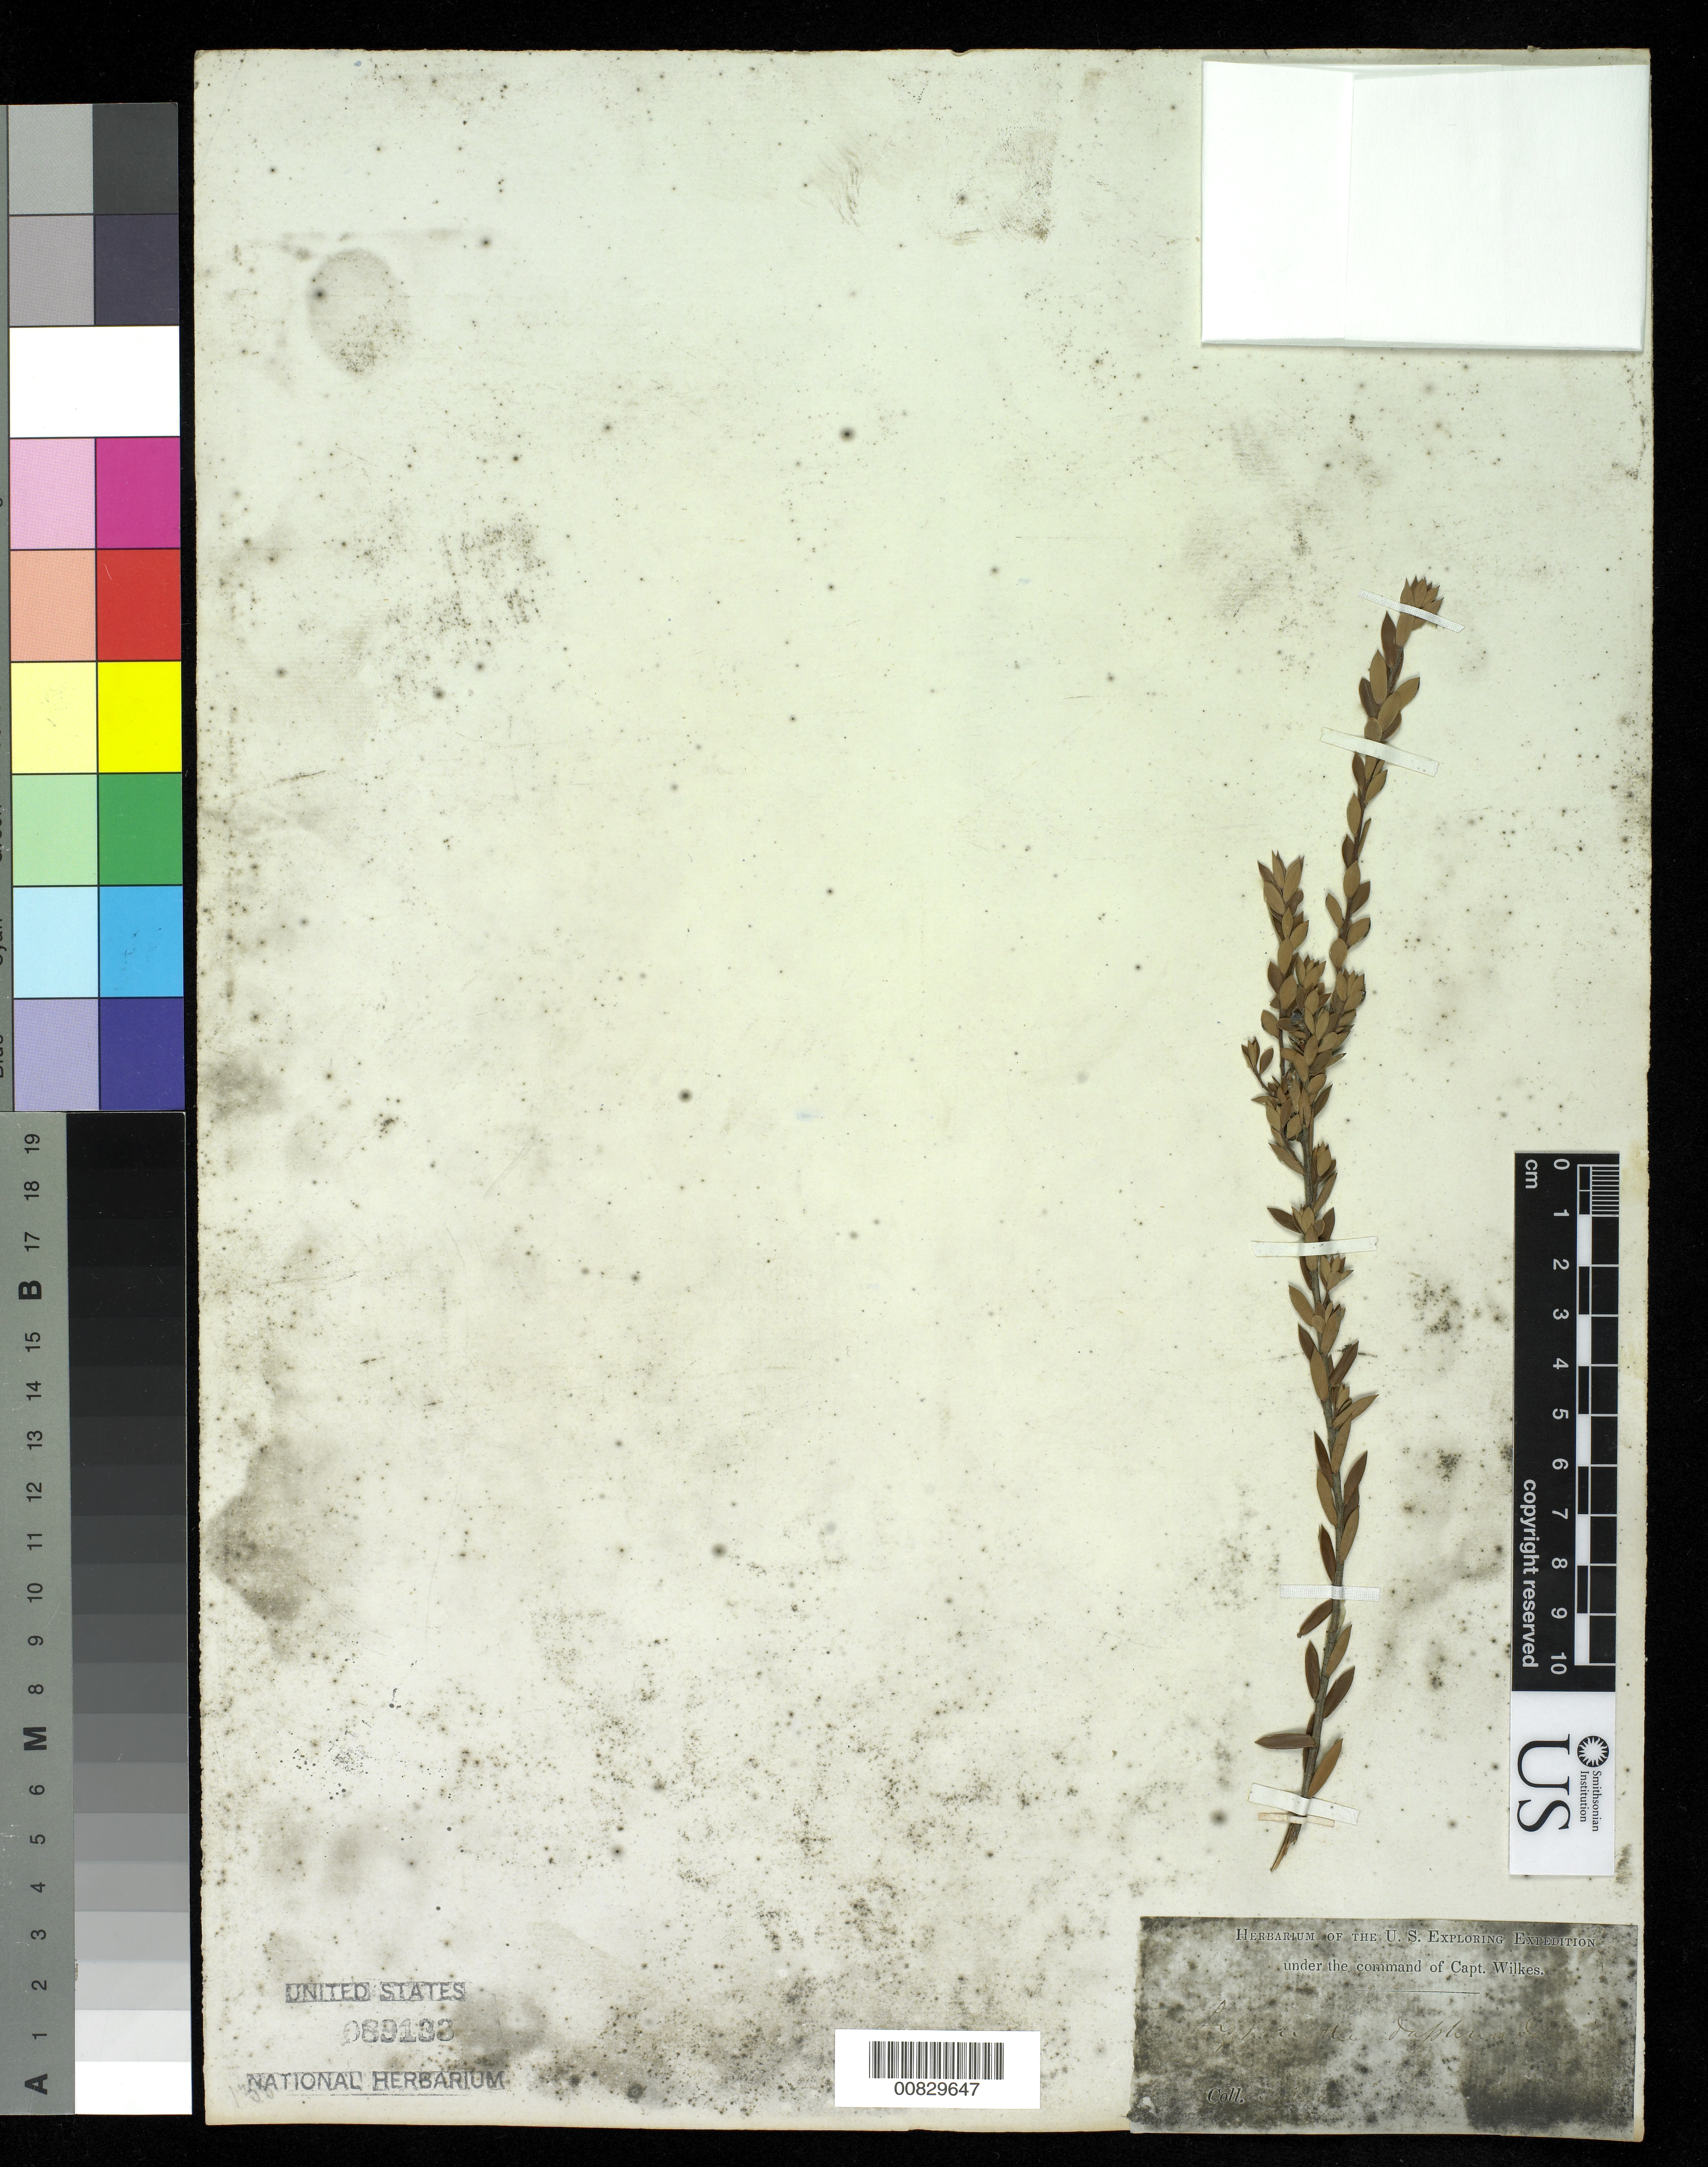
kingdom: Plantae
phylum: Tracheophyta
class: Magnoliopsida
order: Ericales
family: Ericaceae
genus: Lissanthe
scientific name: Lissanthe daphnoides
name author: R. Br.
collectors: Wilkes Explor. Exped.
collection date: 1838/1842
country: Australia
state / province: New South Wales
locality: Sydney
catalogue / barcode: US 89133